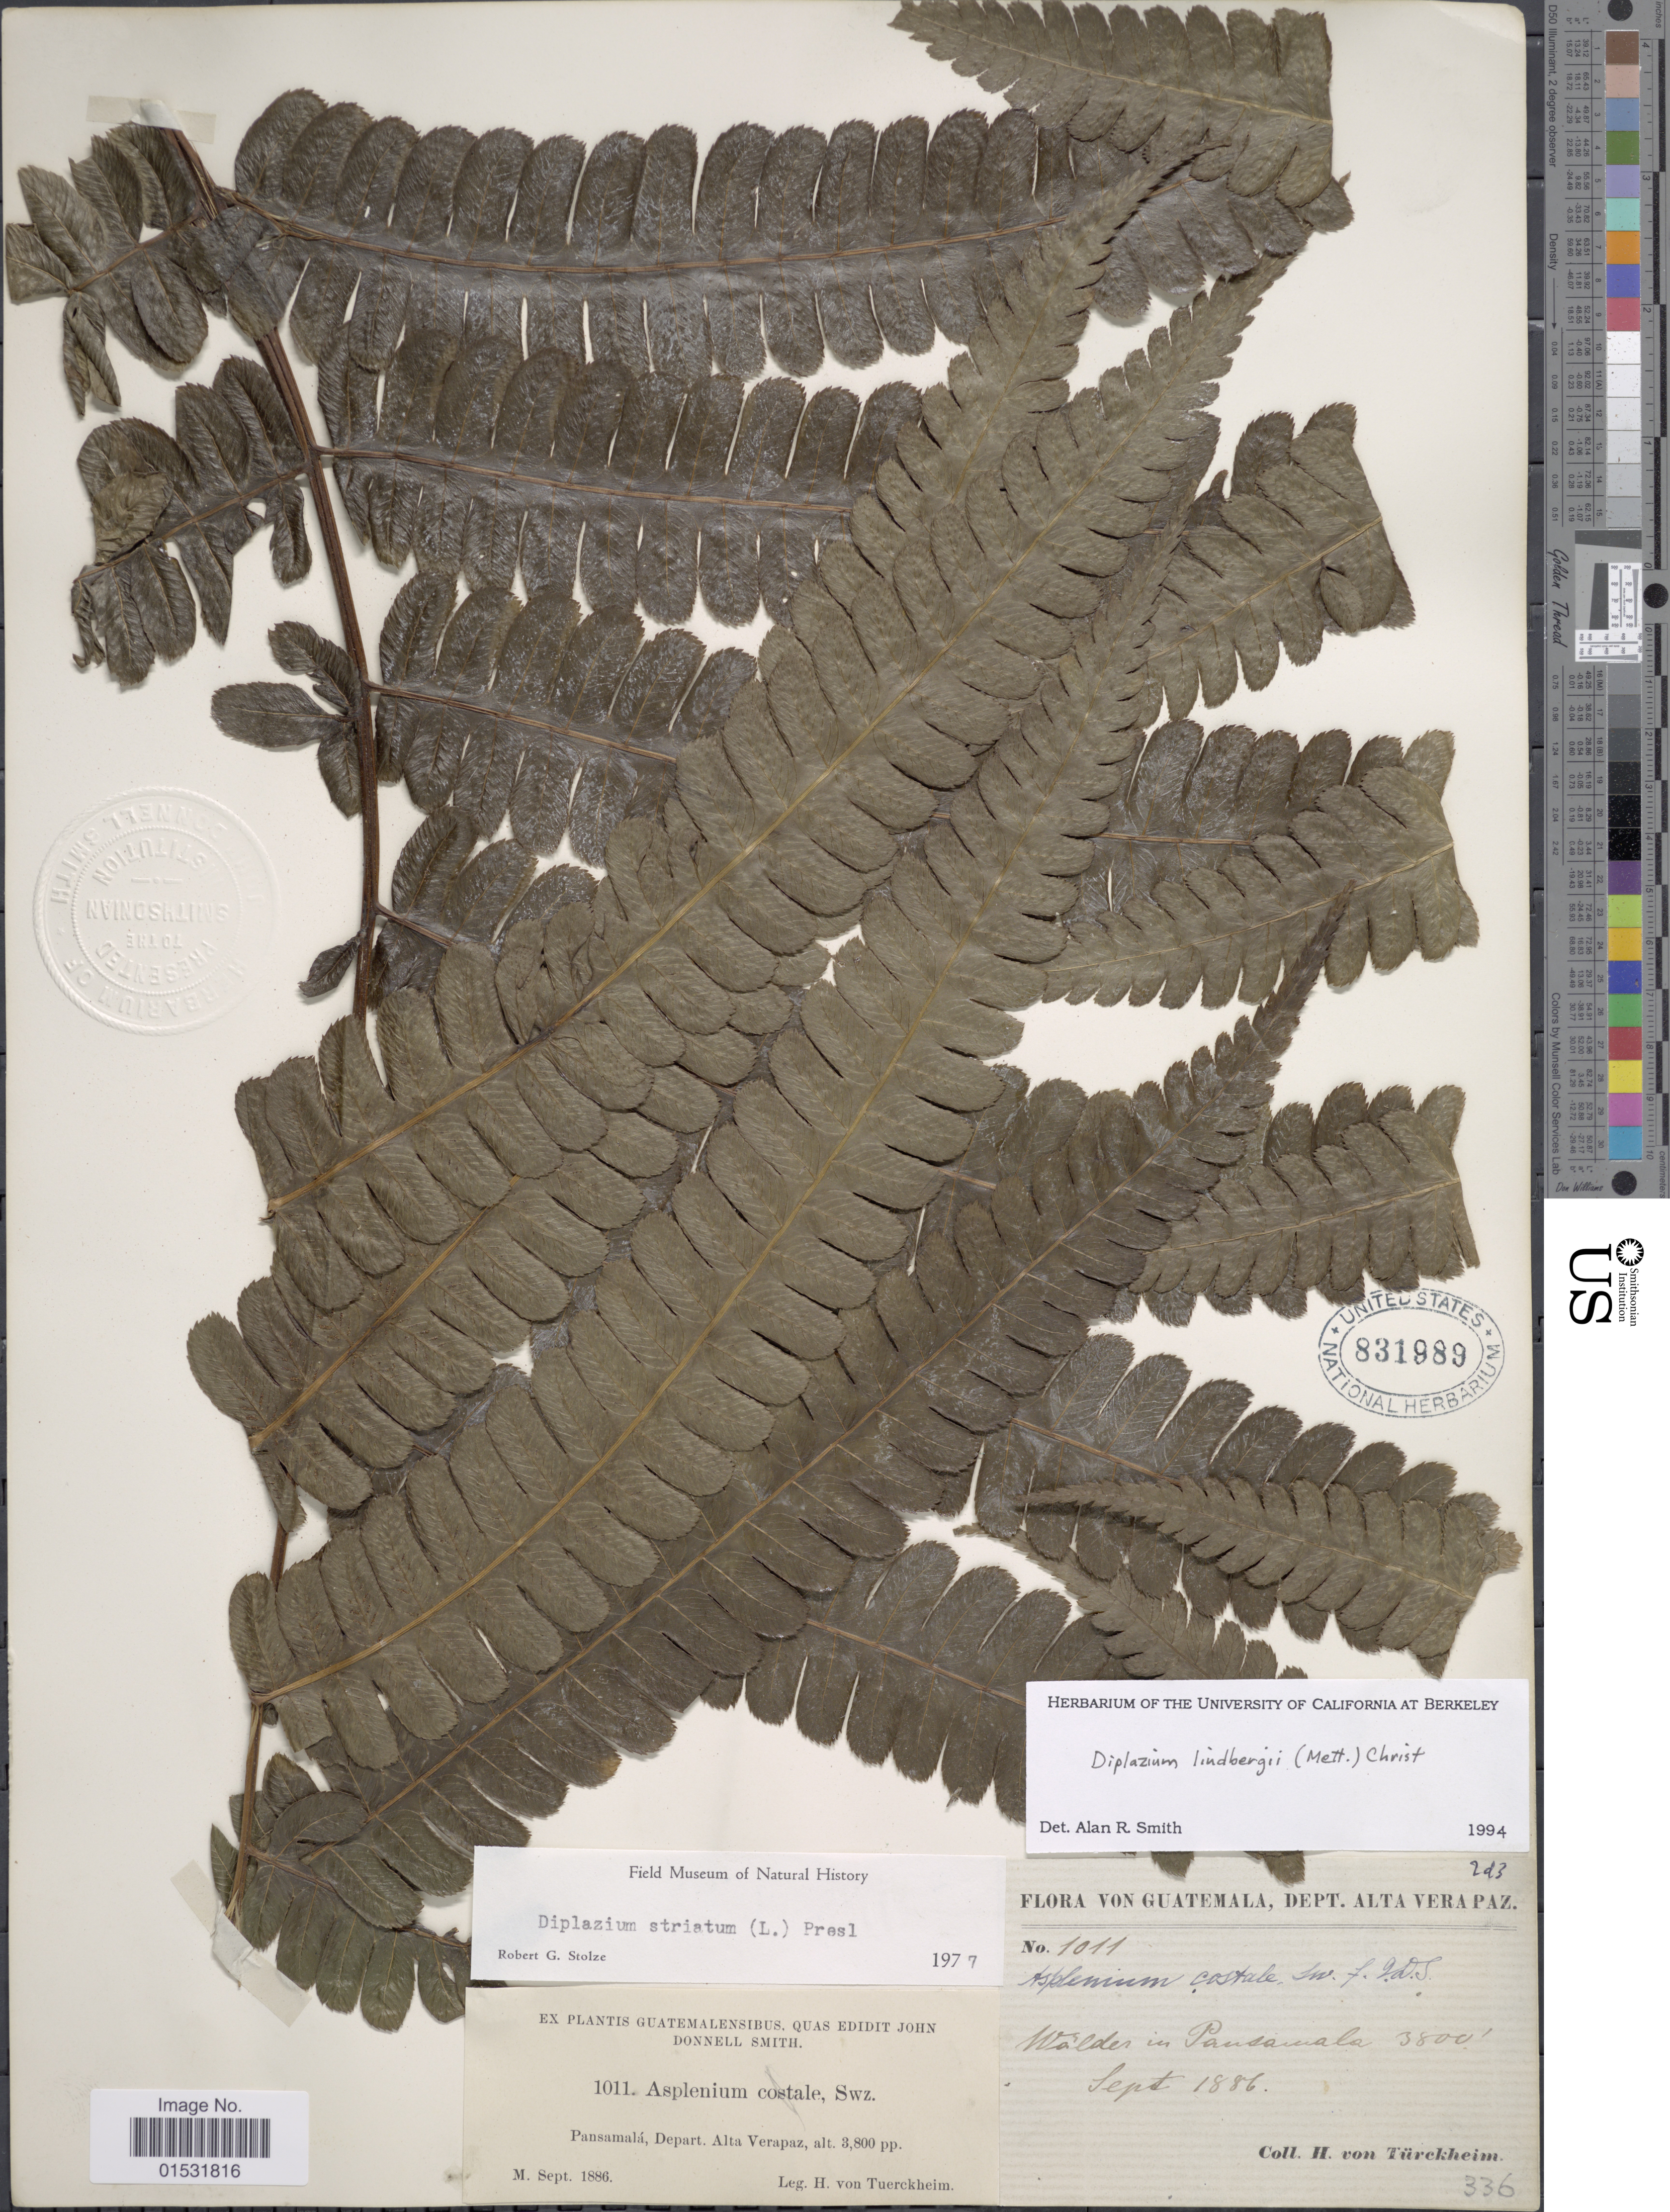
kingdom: Plantae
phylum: Tracheophyta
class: Polypodiopsida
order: Polypodiales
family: Athyriaceae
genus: Diplazium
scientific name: Diplazium lindbergii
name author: (Mett.) Christ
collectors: H. von Türckheim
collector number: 1011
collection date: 1886-09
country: Guatemala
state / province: Alta Verapaz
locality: Pansamalá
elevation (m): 1158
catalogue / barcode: US 831989